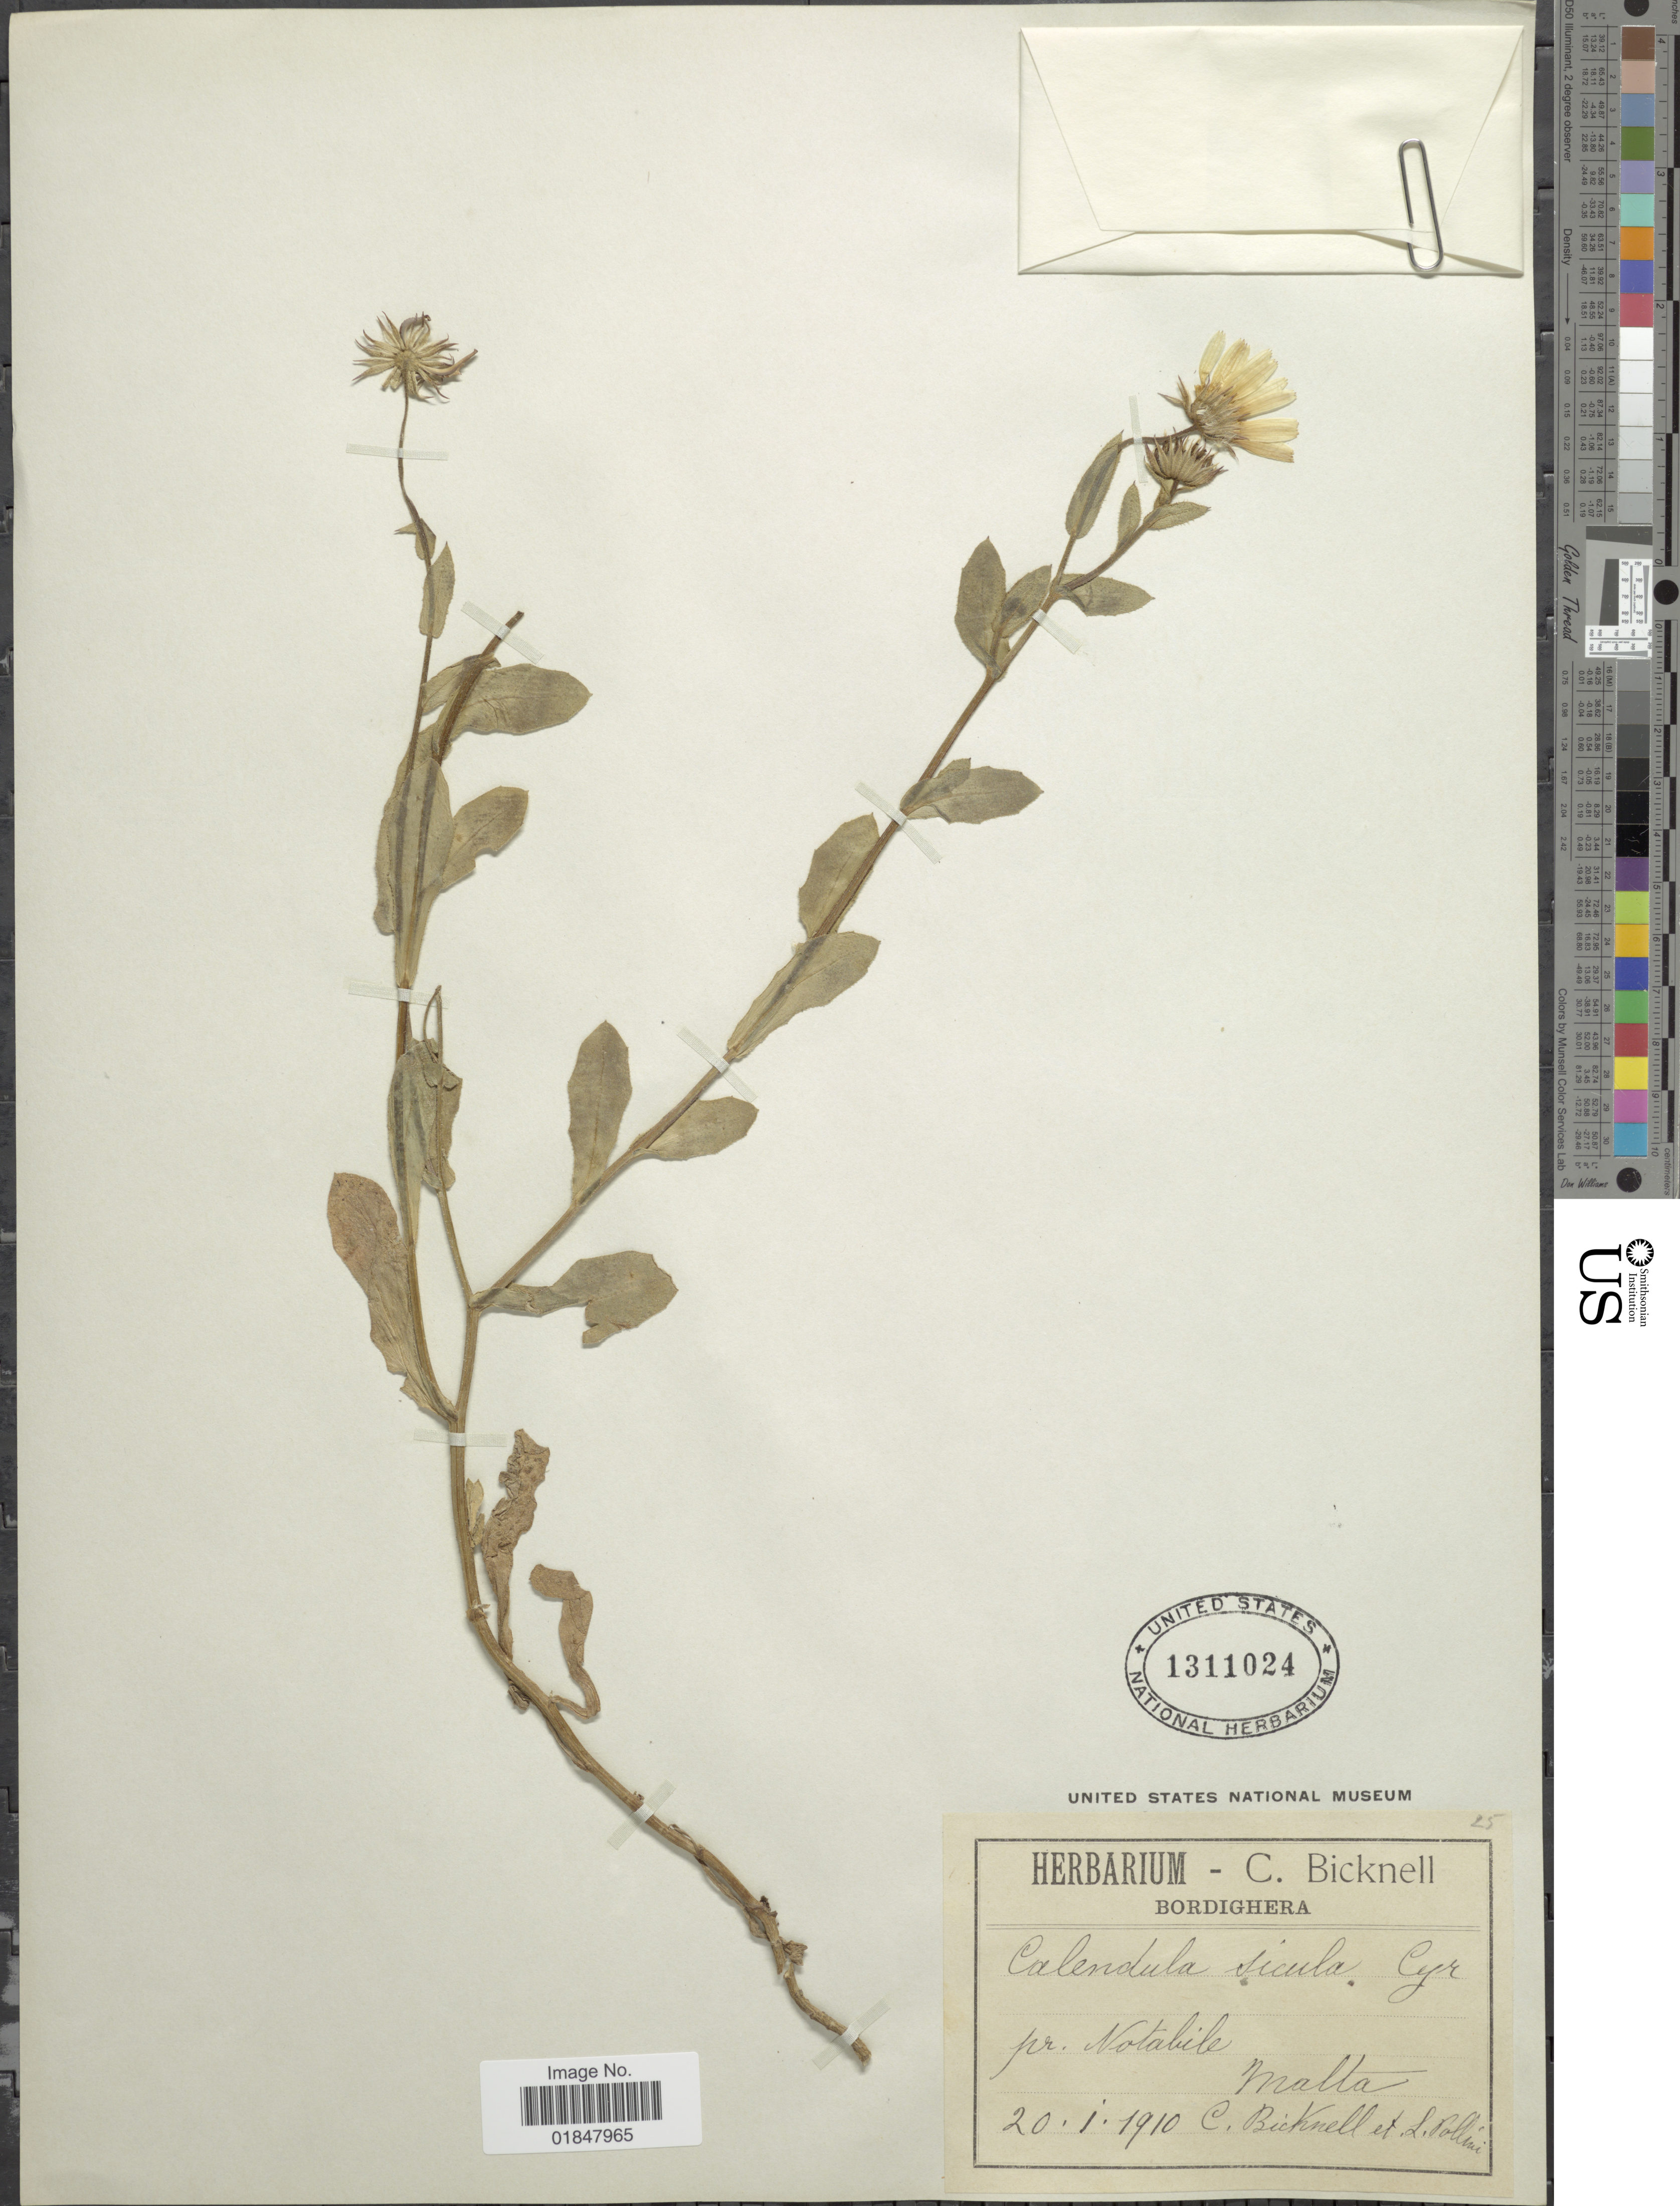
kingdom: Plantae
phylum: Tracheophyta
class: Magnoliopsida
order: Asterales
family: Asteraceae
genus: Calendula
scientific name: Calendula stellata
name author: Cav.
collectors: C. Bicknell & L. Pollini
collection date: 1910-01-20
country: Malta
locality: Pr. Notabile, Malta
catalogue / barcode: US 1311024